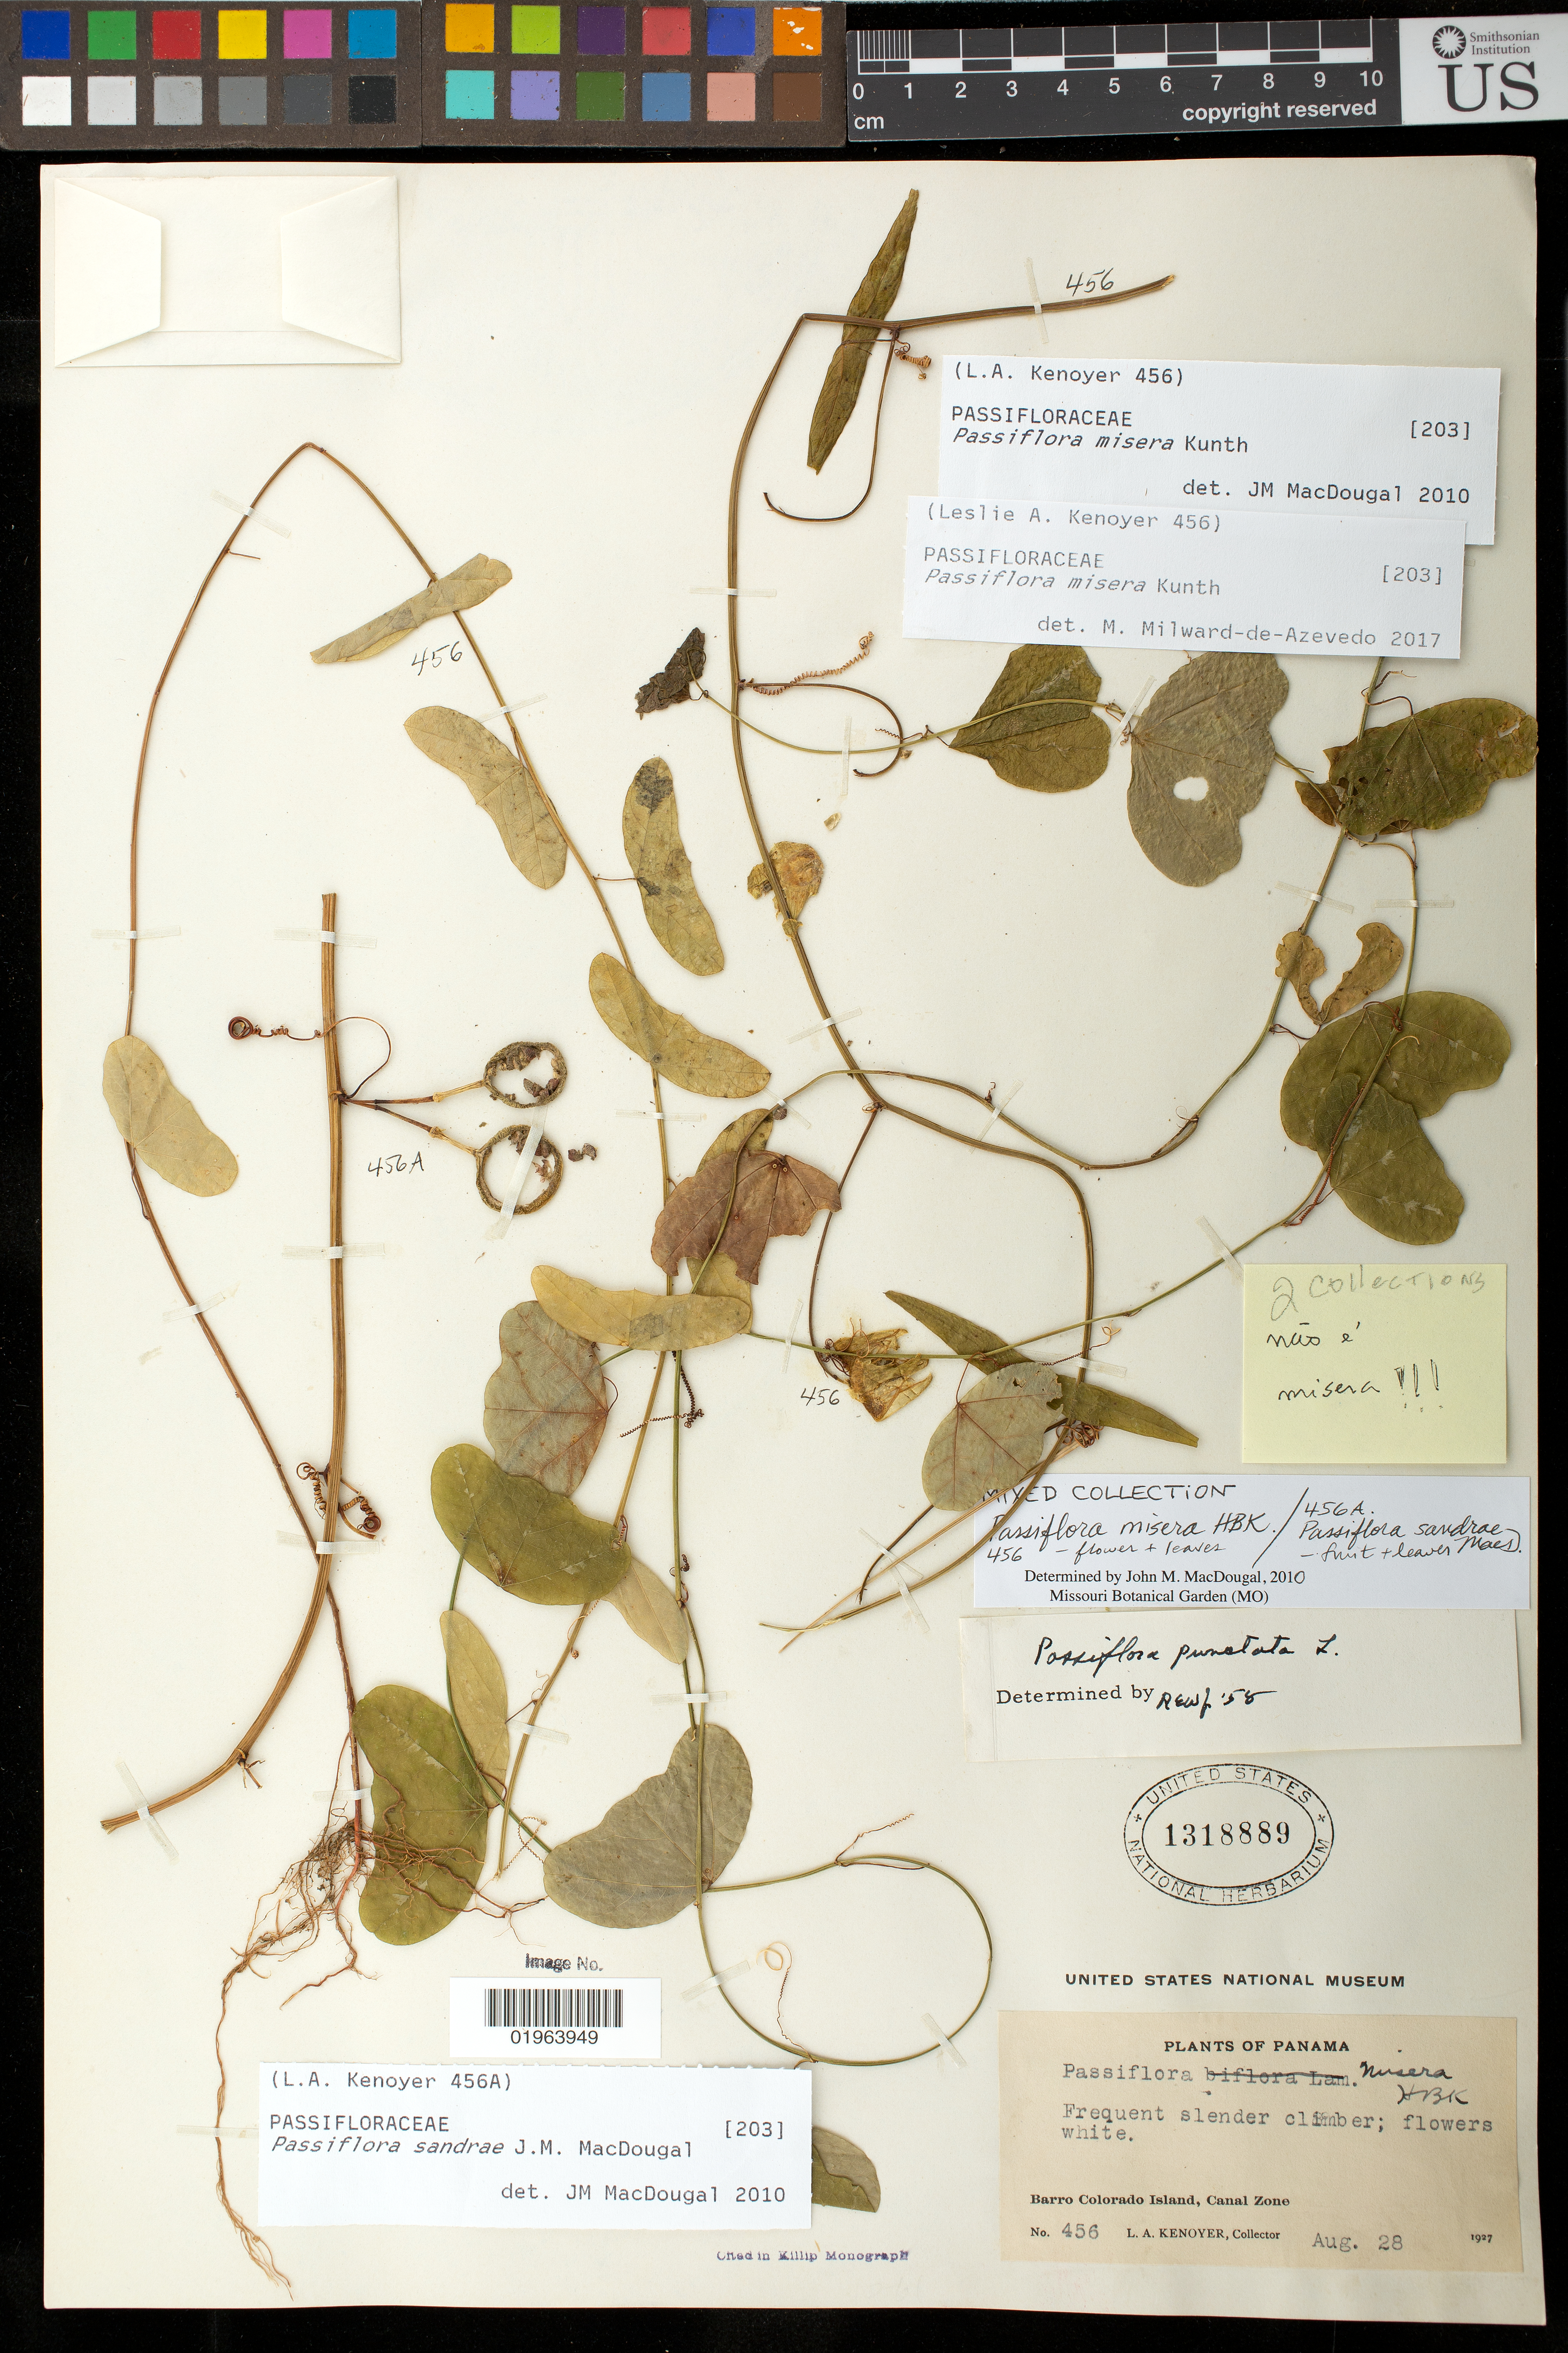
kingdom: Plantae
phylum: Tracheophyta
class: Magnoliopsida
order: Malpighiales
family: Passifloraceae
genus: Passiflora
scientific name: Passiflora misera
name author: Kunth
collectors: L. A. Kenoyer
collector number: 456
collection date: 1927-08-28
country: Panama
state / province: Panamá Oeste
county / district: Canal Zone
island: Barro Colorado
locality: Barro Colorado Island, Canal Zone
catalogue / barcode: US 1318889